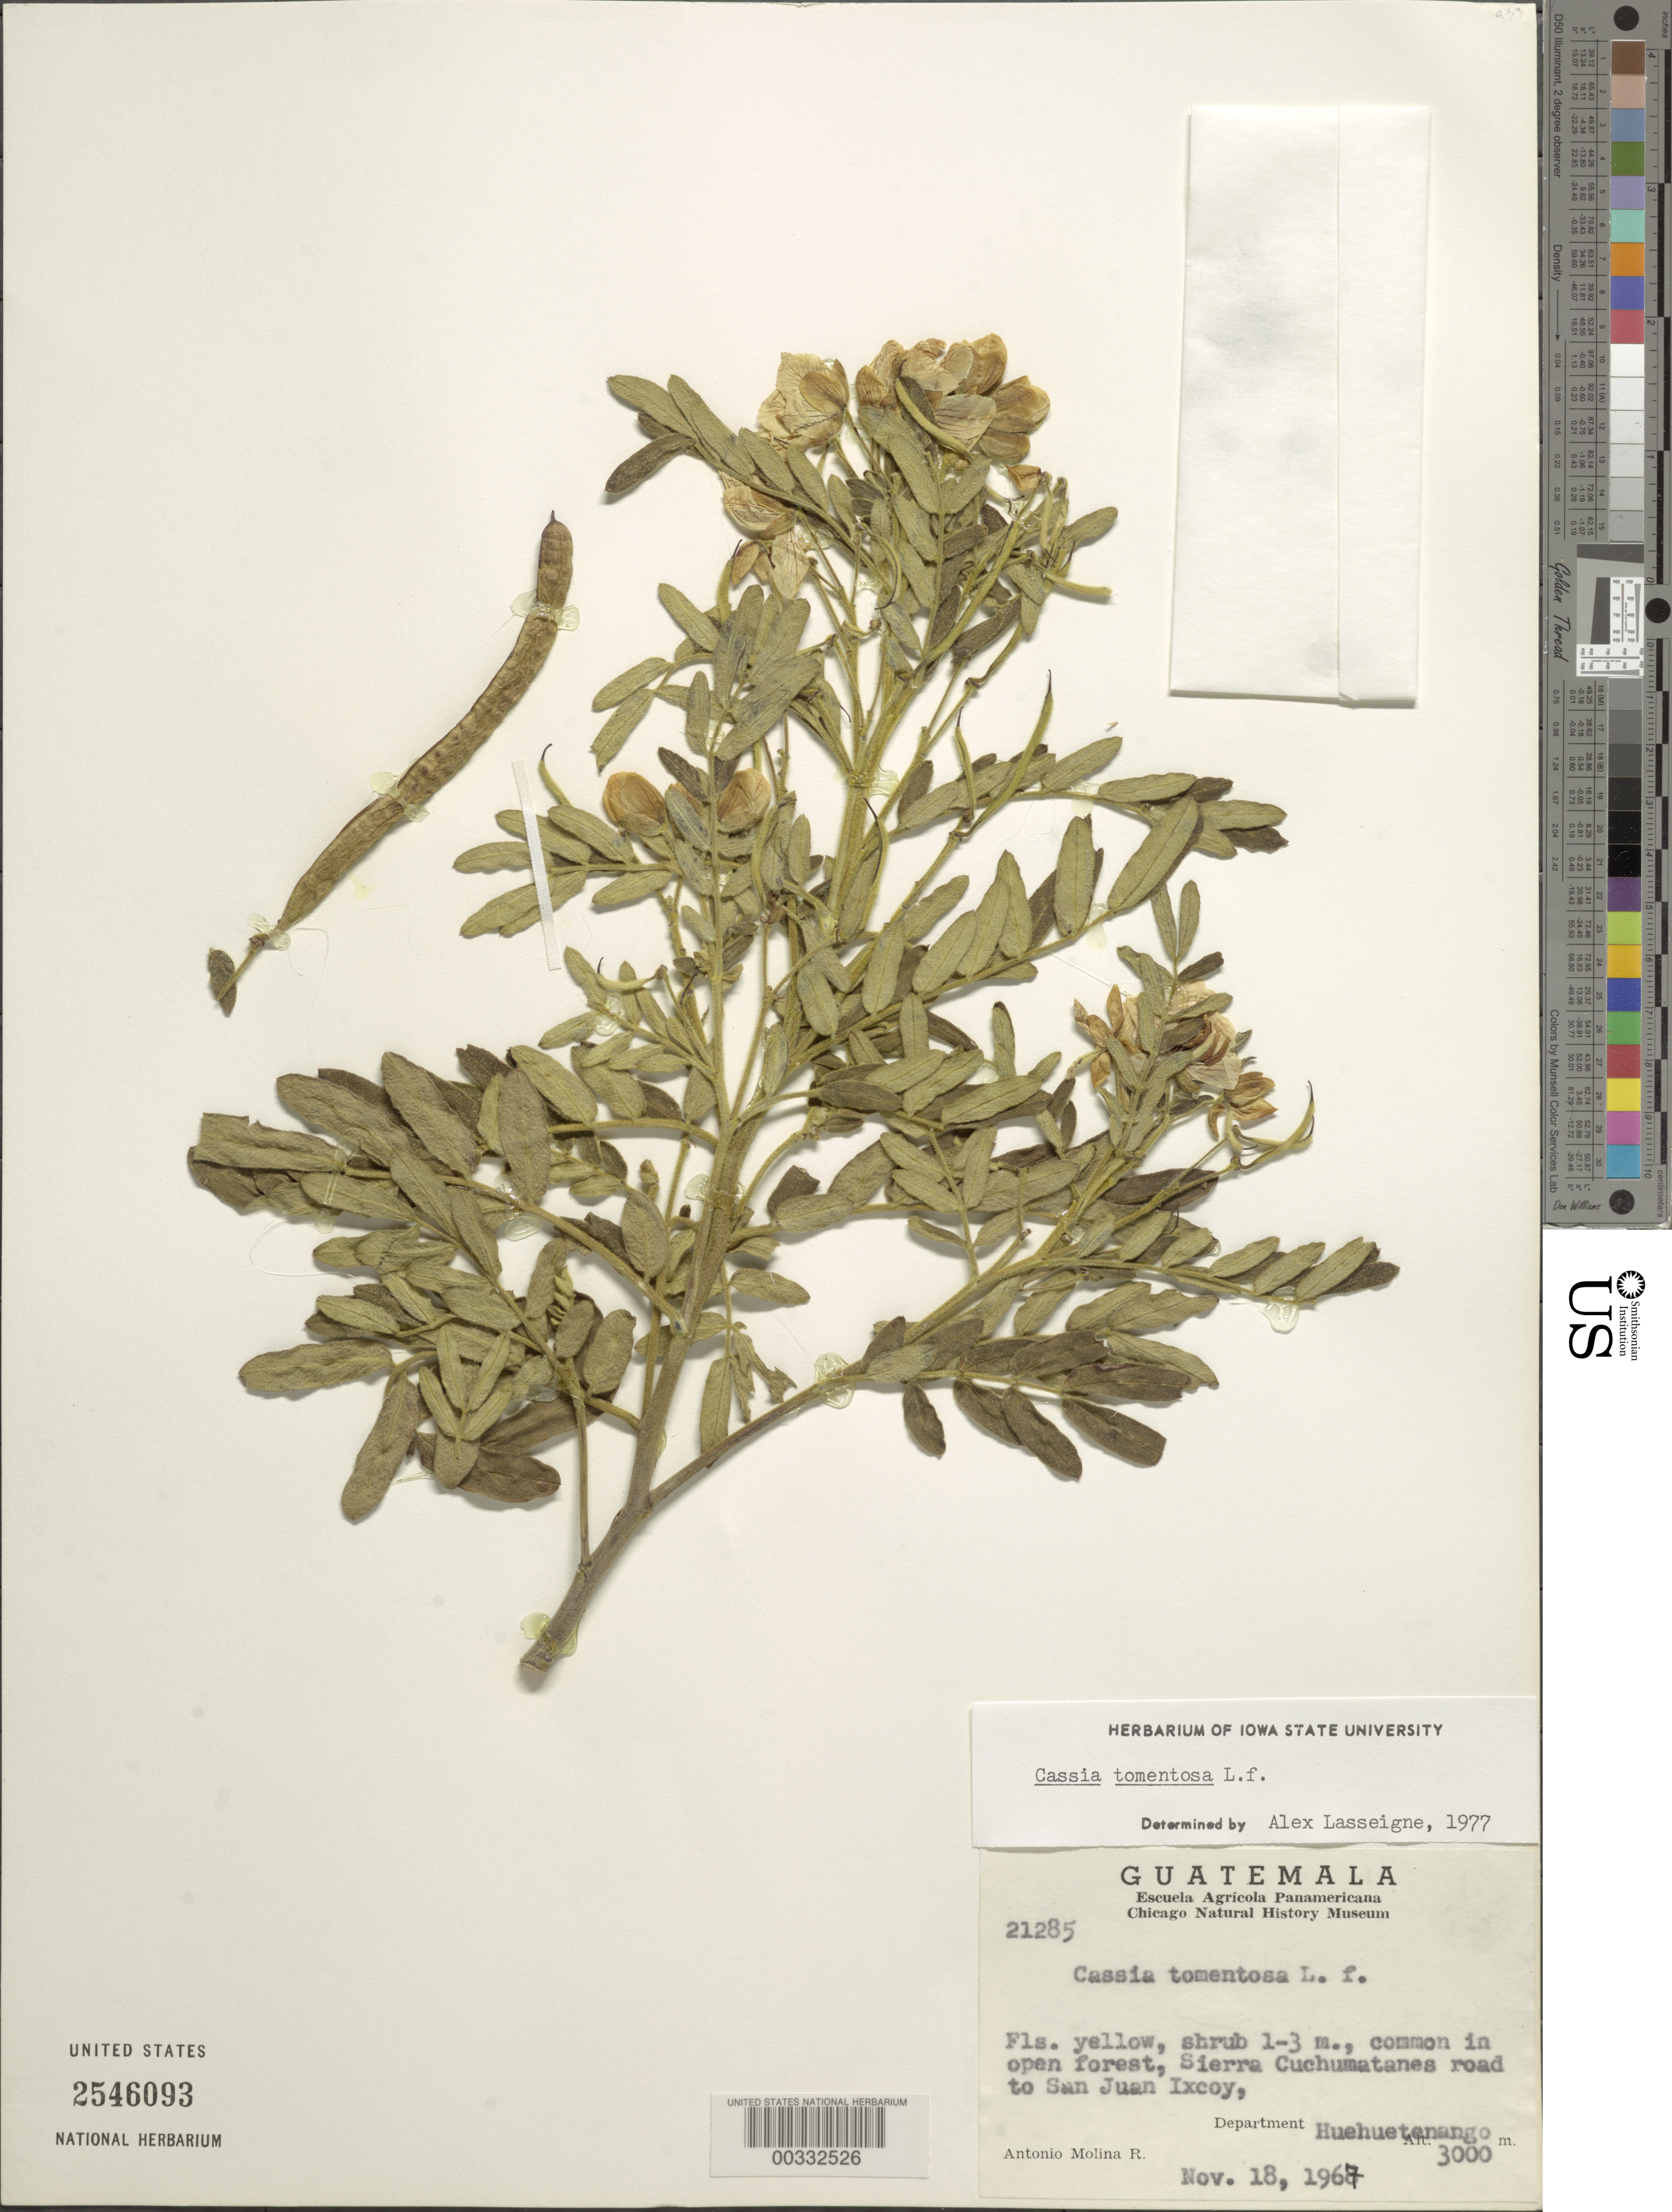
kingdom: Plantae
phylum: Tracheophyta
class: Magnoliopsida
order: Fabales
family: Fabaceae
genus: Senna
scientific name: Senna tomentosa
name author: Batka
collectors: A. Molina R.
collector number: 21285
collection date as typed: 18 Nov 1967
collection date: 1967-11-18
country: Guatemala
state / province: Huehuetenango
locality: Sierra Cuchumatanes road to San Juan Ixcoy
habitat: Open forest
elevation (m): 3000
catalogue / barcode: US 2546093